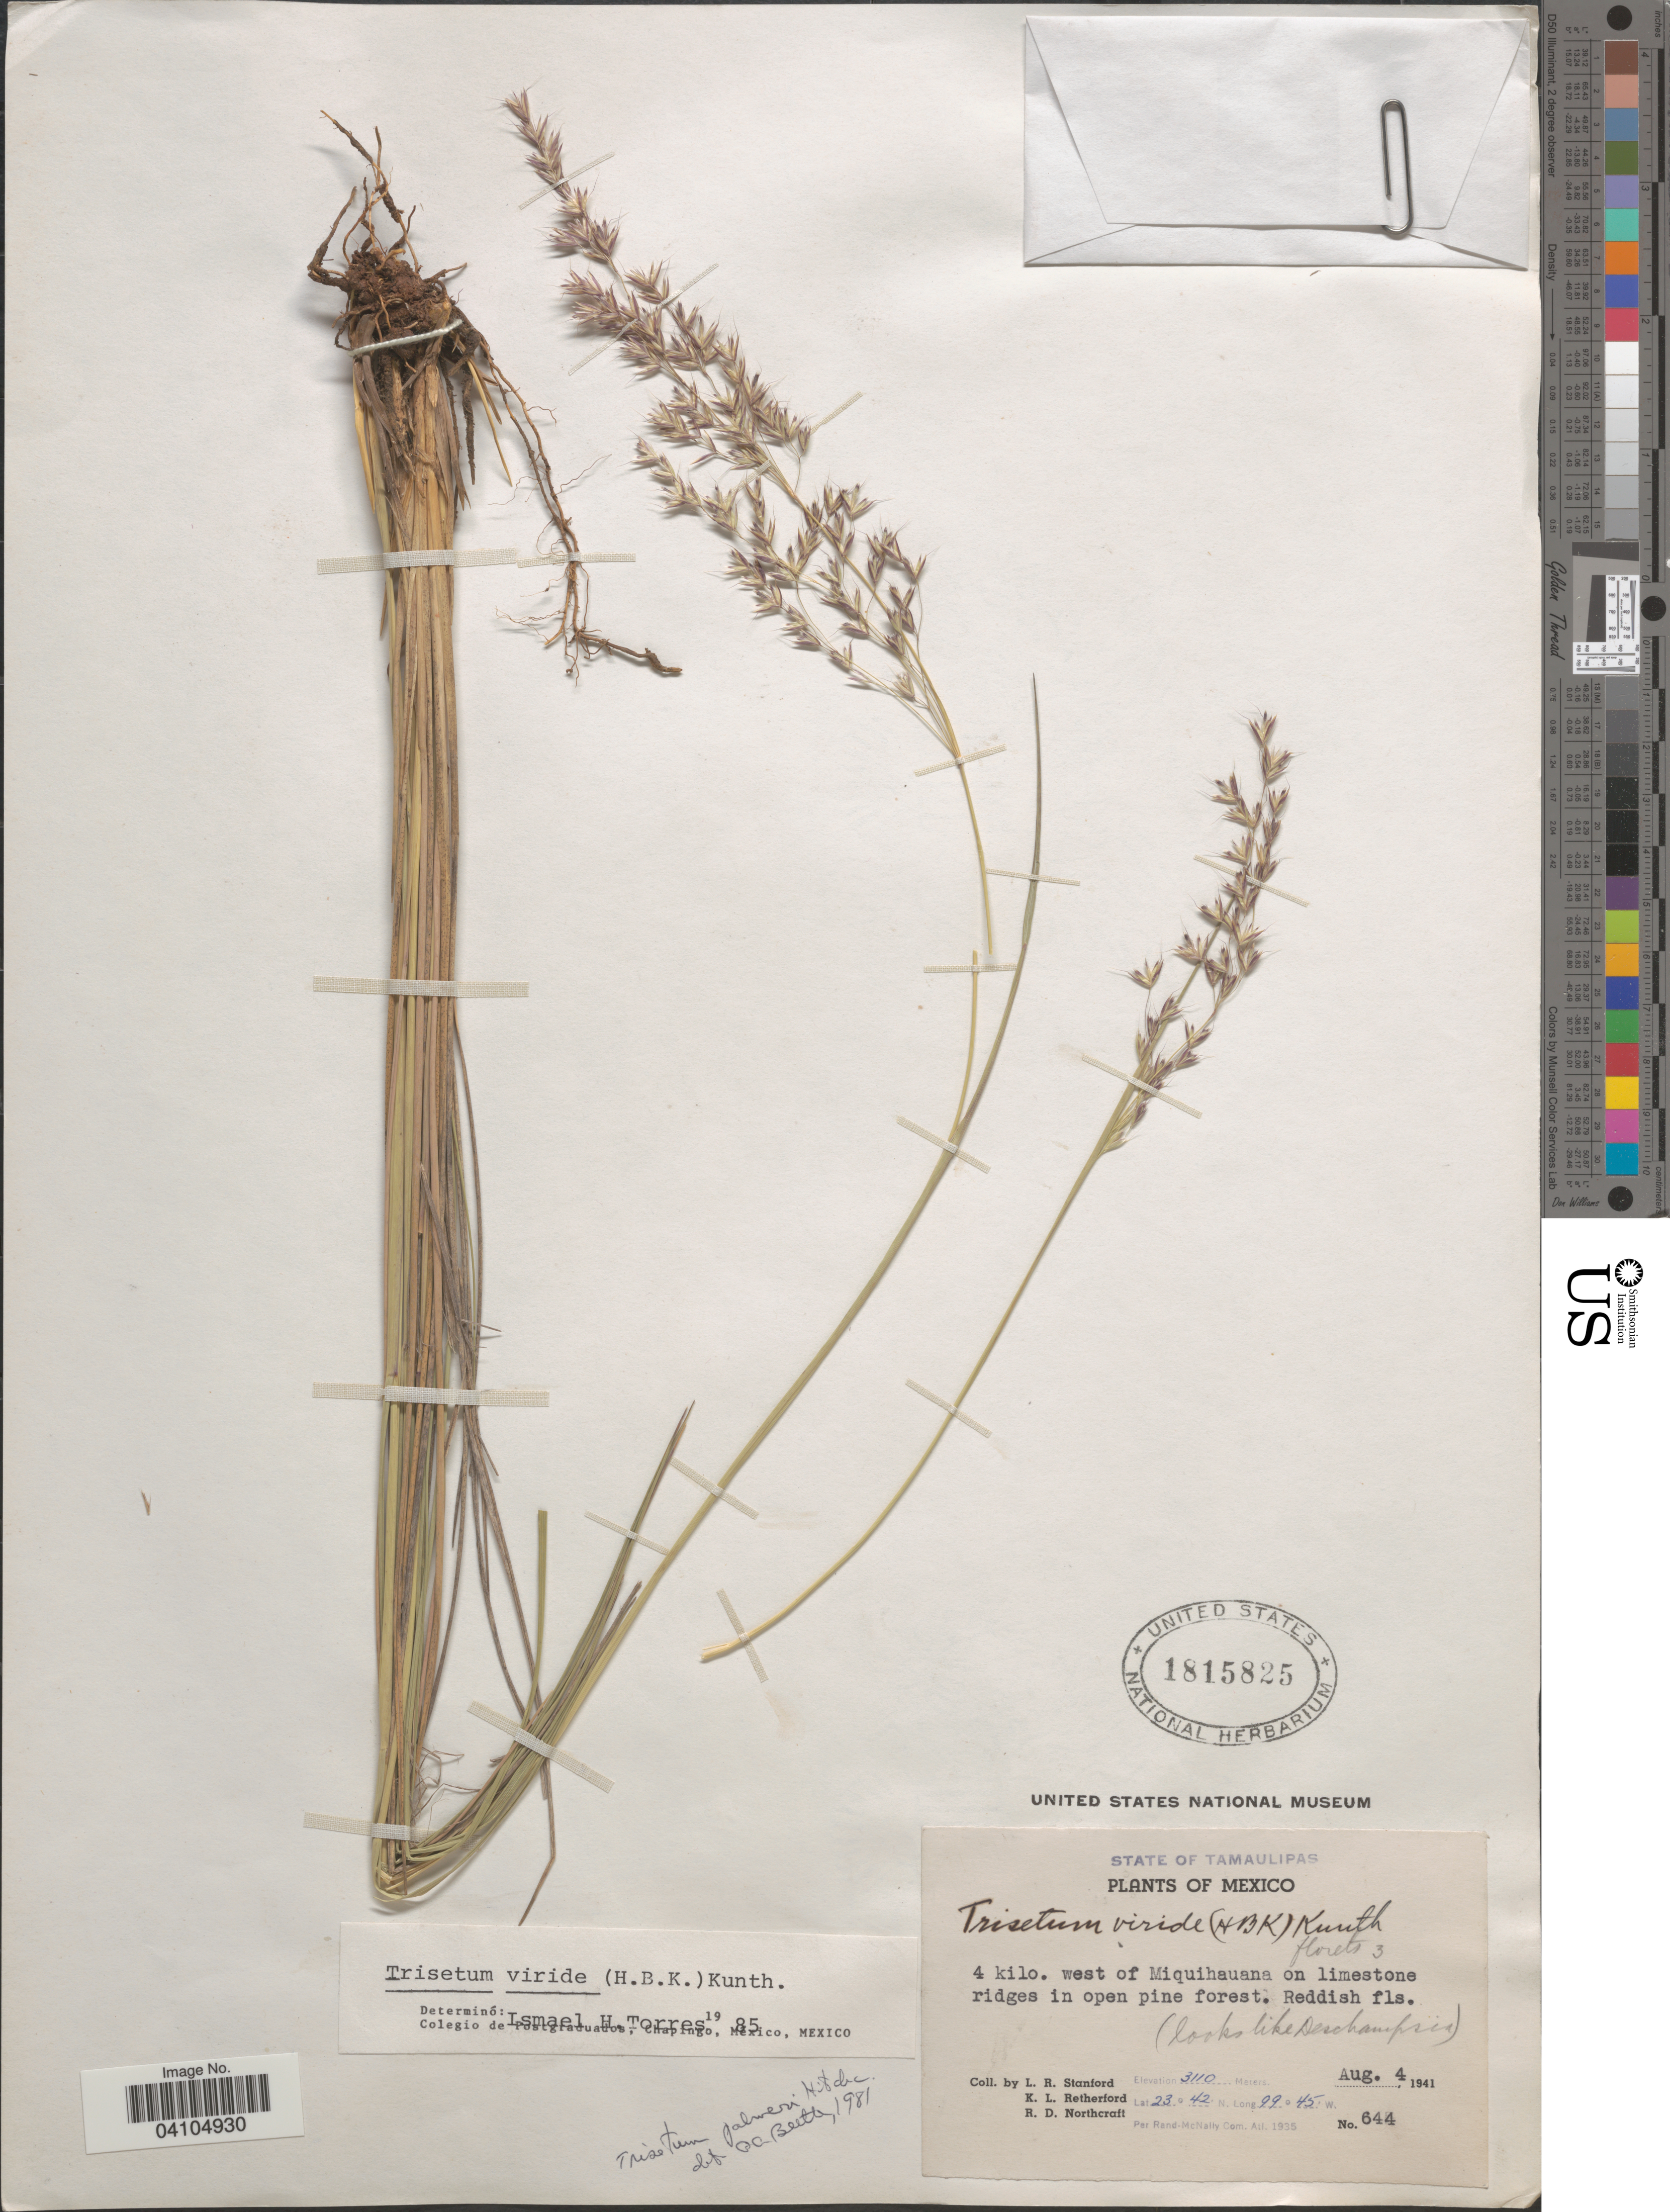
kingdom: Plantae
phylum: Tracheophyta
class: Liliopsida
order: Poales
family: Poaceae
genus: Peyritschia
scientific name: Peyritschia viridis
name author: (Kunth) P.M. Peterson et al.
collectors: L. R. Stanford, K. Retherford & R. Northcraft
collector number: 644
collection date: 1941-08-04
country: Mexico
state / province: Tamaulipas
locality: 4 kilo. west of Miquihauana on limestone ridges in open pine forest.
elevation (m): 3110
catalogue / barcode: US 1815825